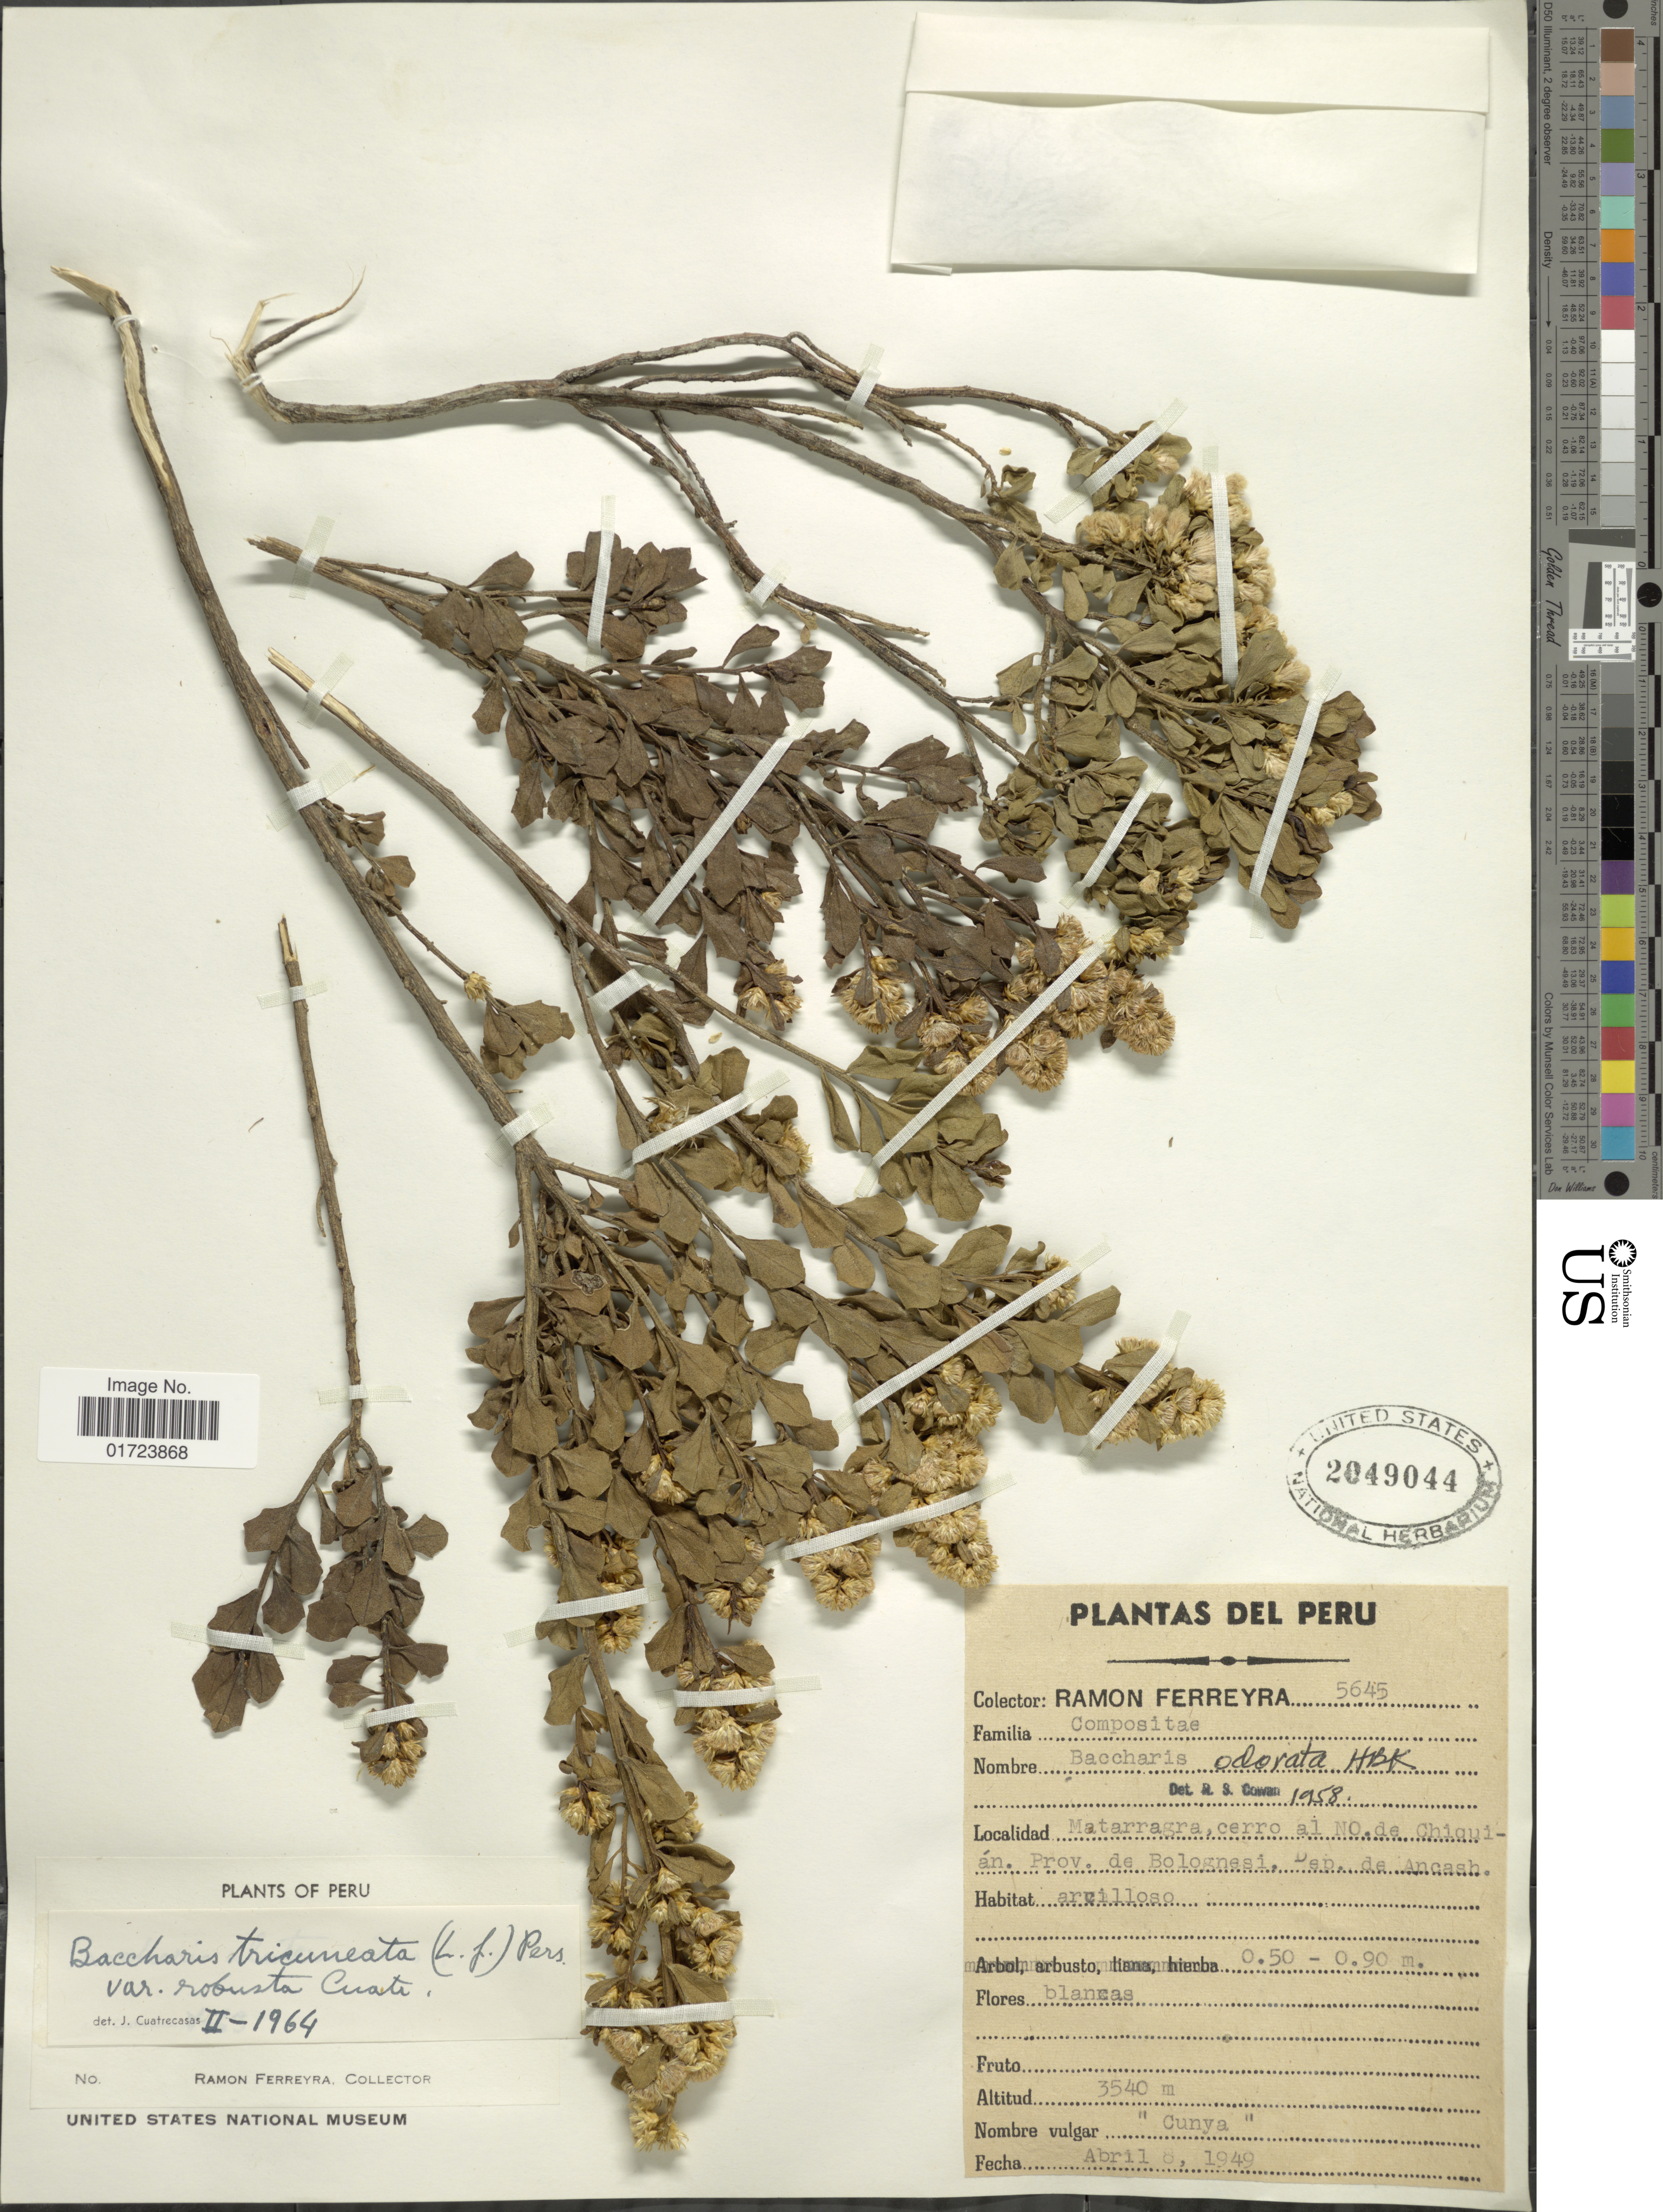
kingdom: Plantae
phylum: Tracheophyta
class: Magnoliopsida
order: Asterales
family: Asteraceae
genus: Baccharis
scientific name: Baccharis tricuneata var. robusta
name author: Cuatrec.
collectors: R. A. Ferreyra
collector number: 5645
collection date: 1949-04-08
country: Peru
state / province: Ancash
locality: Matarragra, cerro al NO de Chiquian, Prov. de Bolognesi, Dep. de Ancash.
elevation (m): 3540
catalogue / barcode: US 2049044